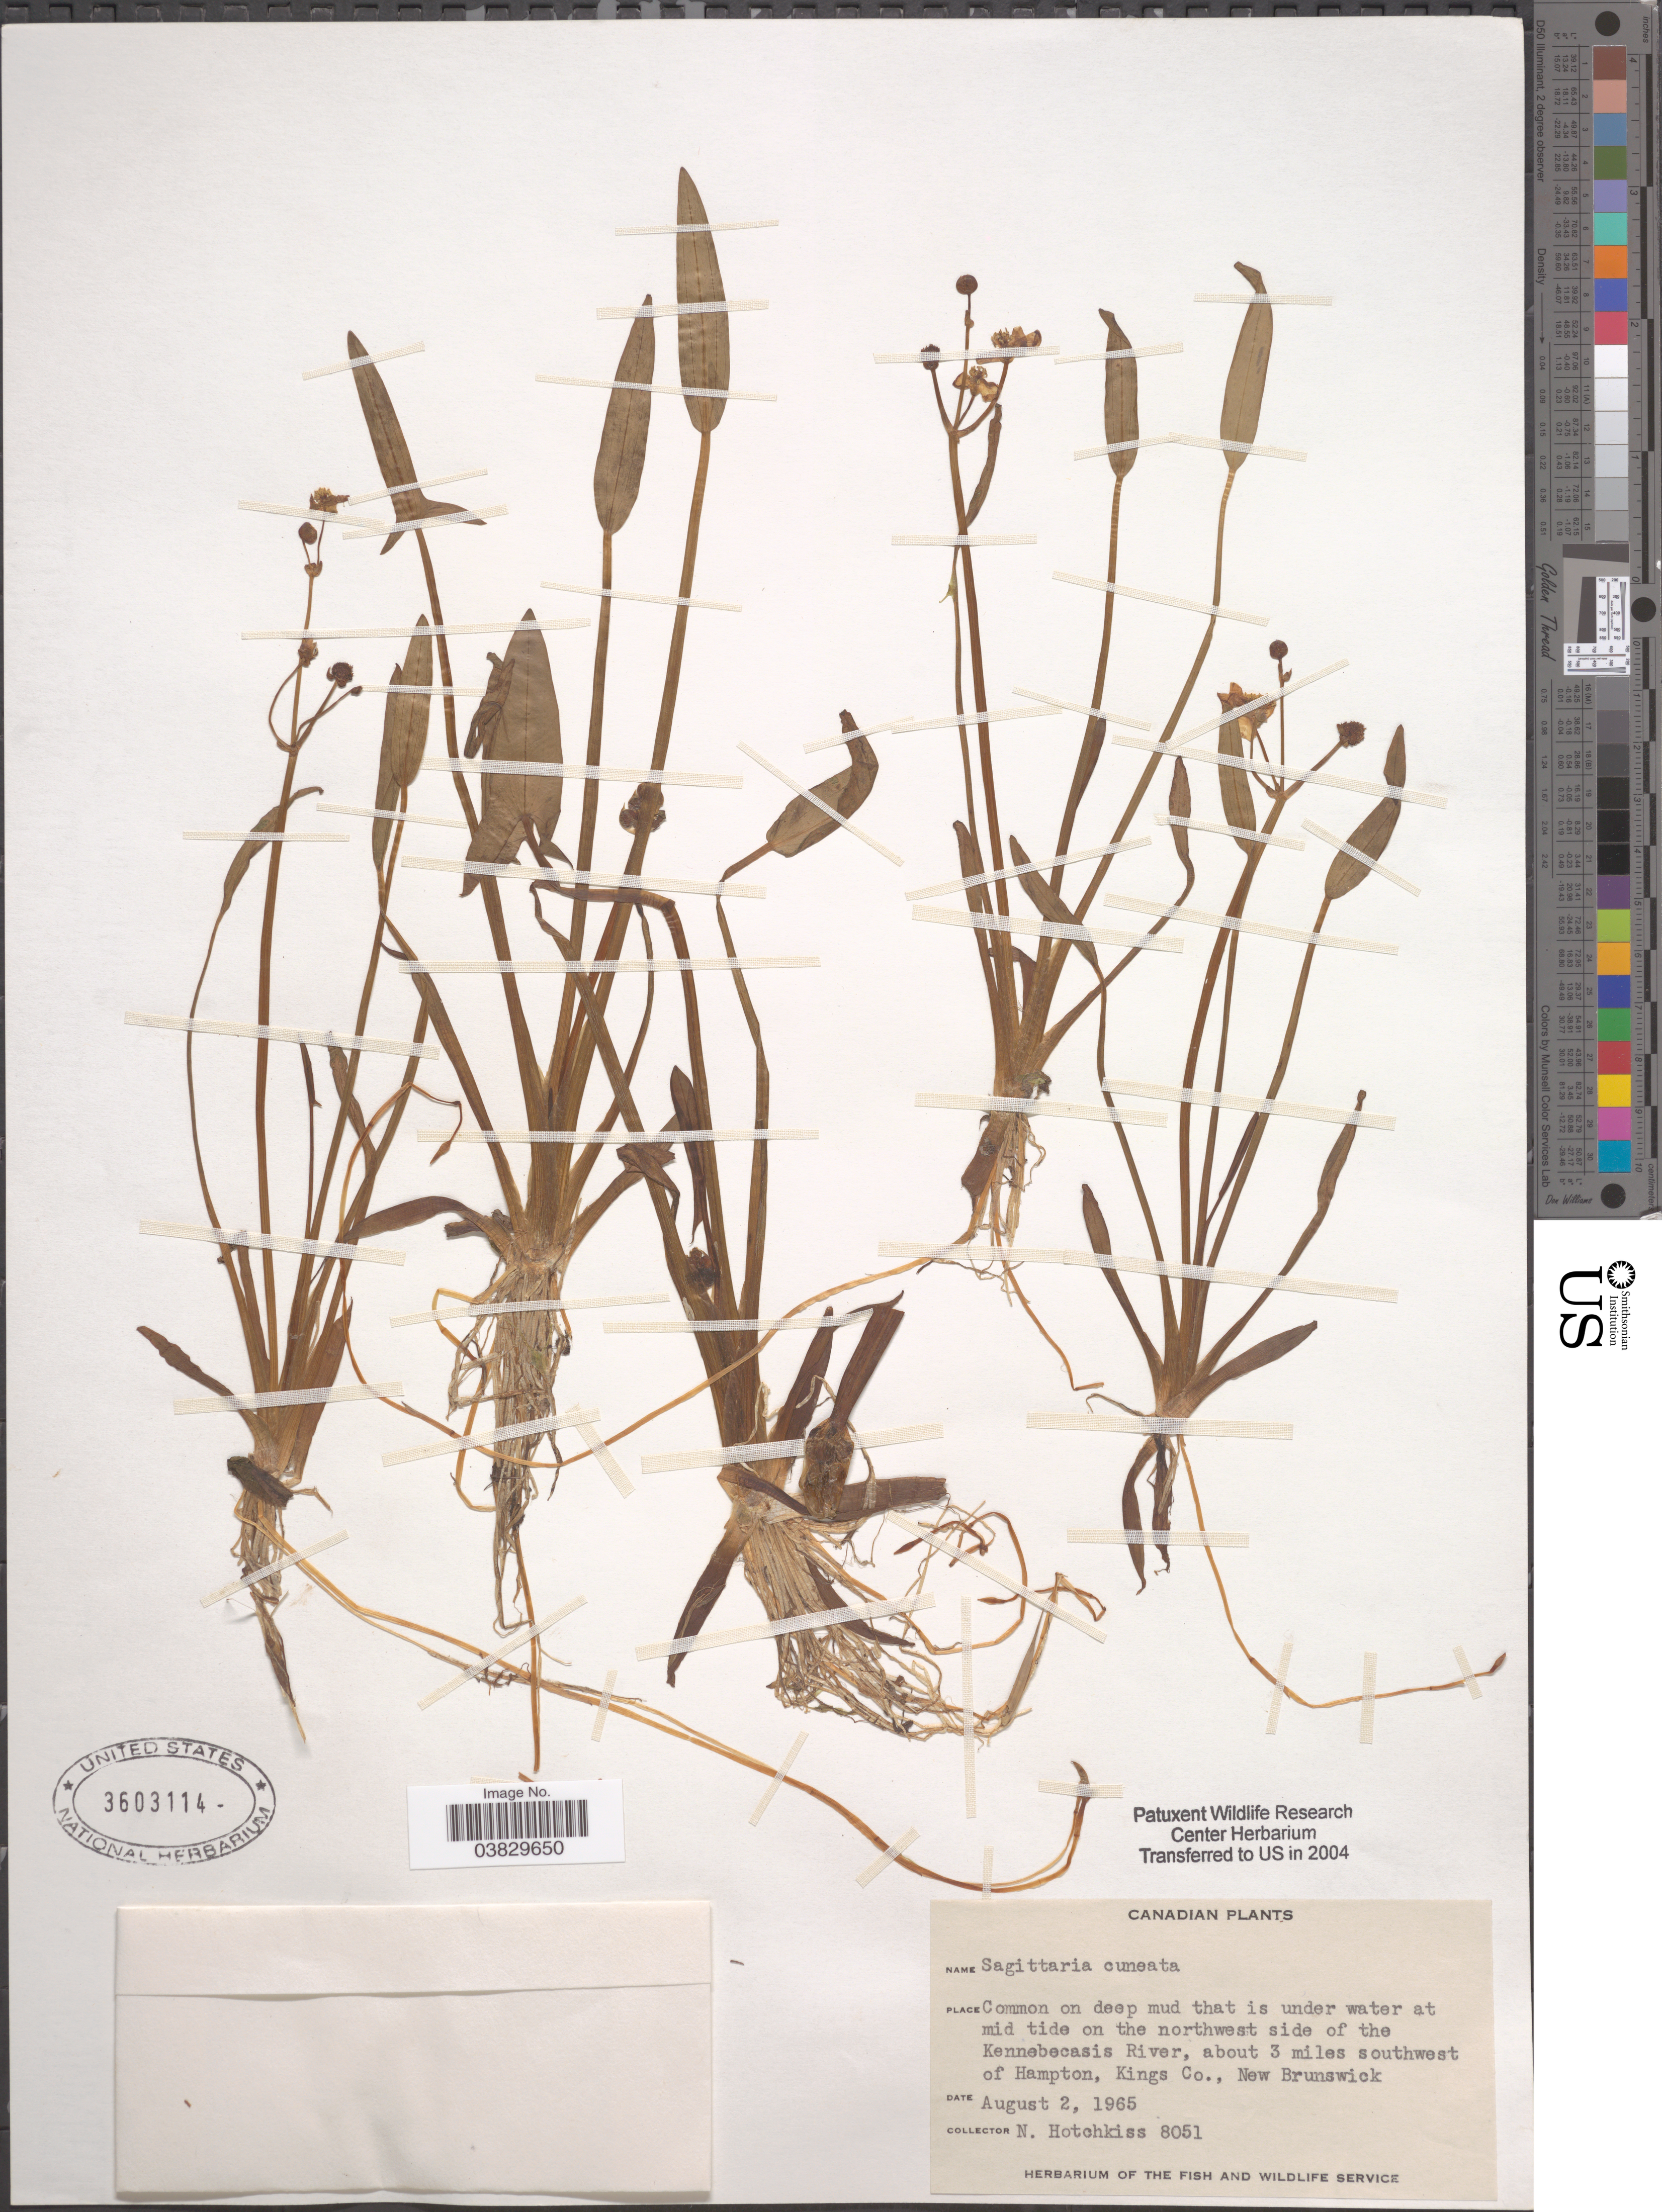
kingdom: Plantae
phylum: Tracheophyta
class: Liliopsida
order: Alismatales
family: Alismataceae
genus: Sagittaria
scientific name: Sagittaria cuneata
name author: E. Sheld.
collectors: N. Hotchkiss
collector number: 8051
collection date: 1965-08-02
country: Canada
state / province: New Brunswick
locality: On the northwest side of the Kennebecasis River, about 3 miles southwest of Hampton, Kings Co.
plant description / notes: Leaf tissue sampled for DNA sequencing.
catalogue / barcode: US 3603114